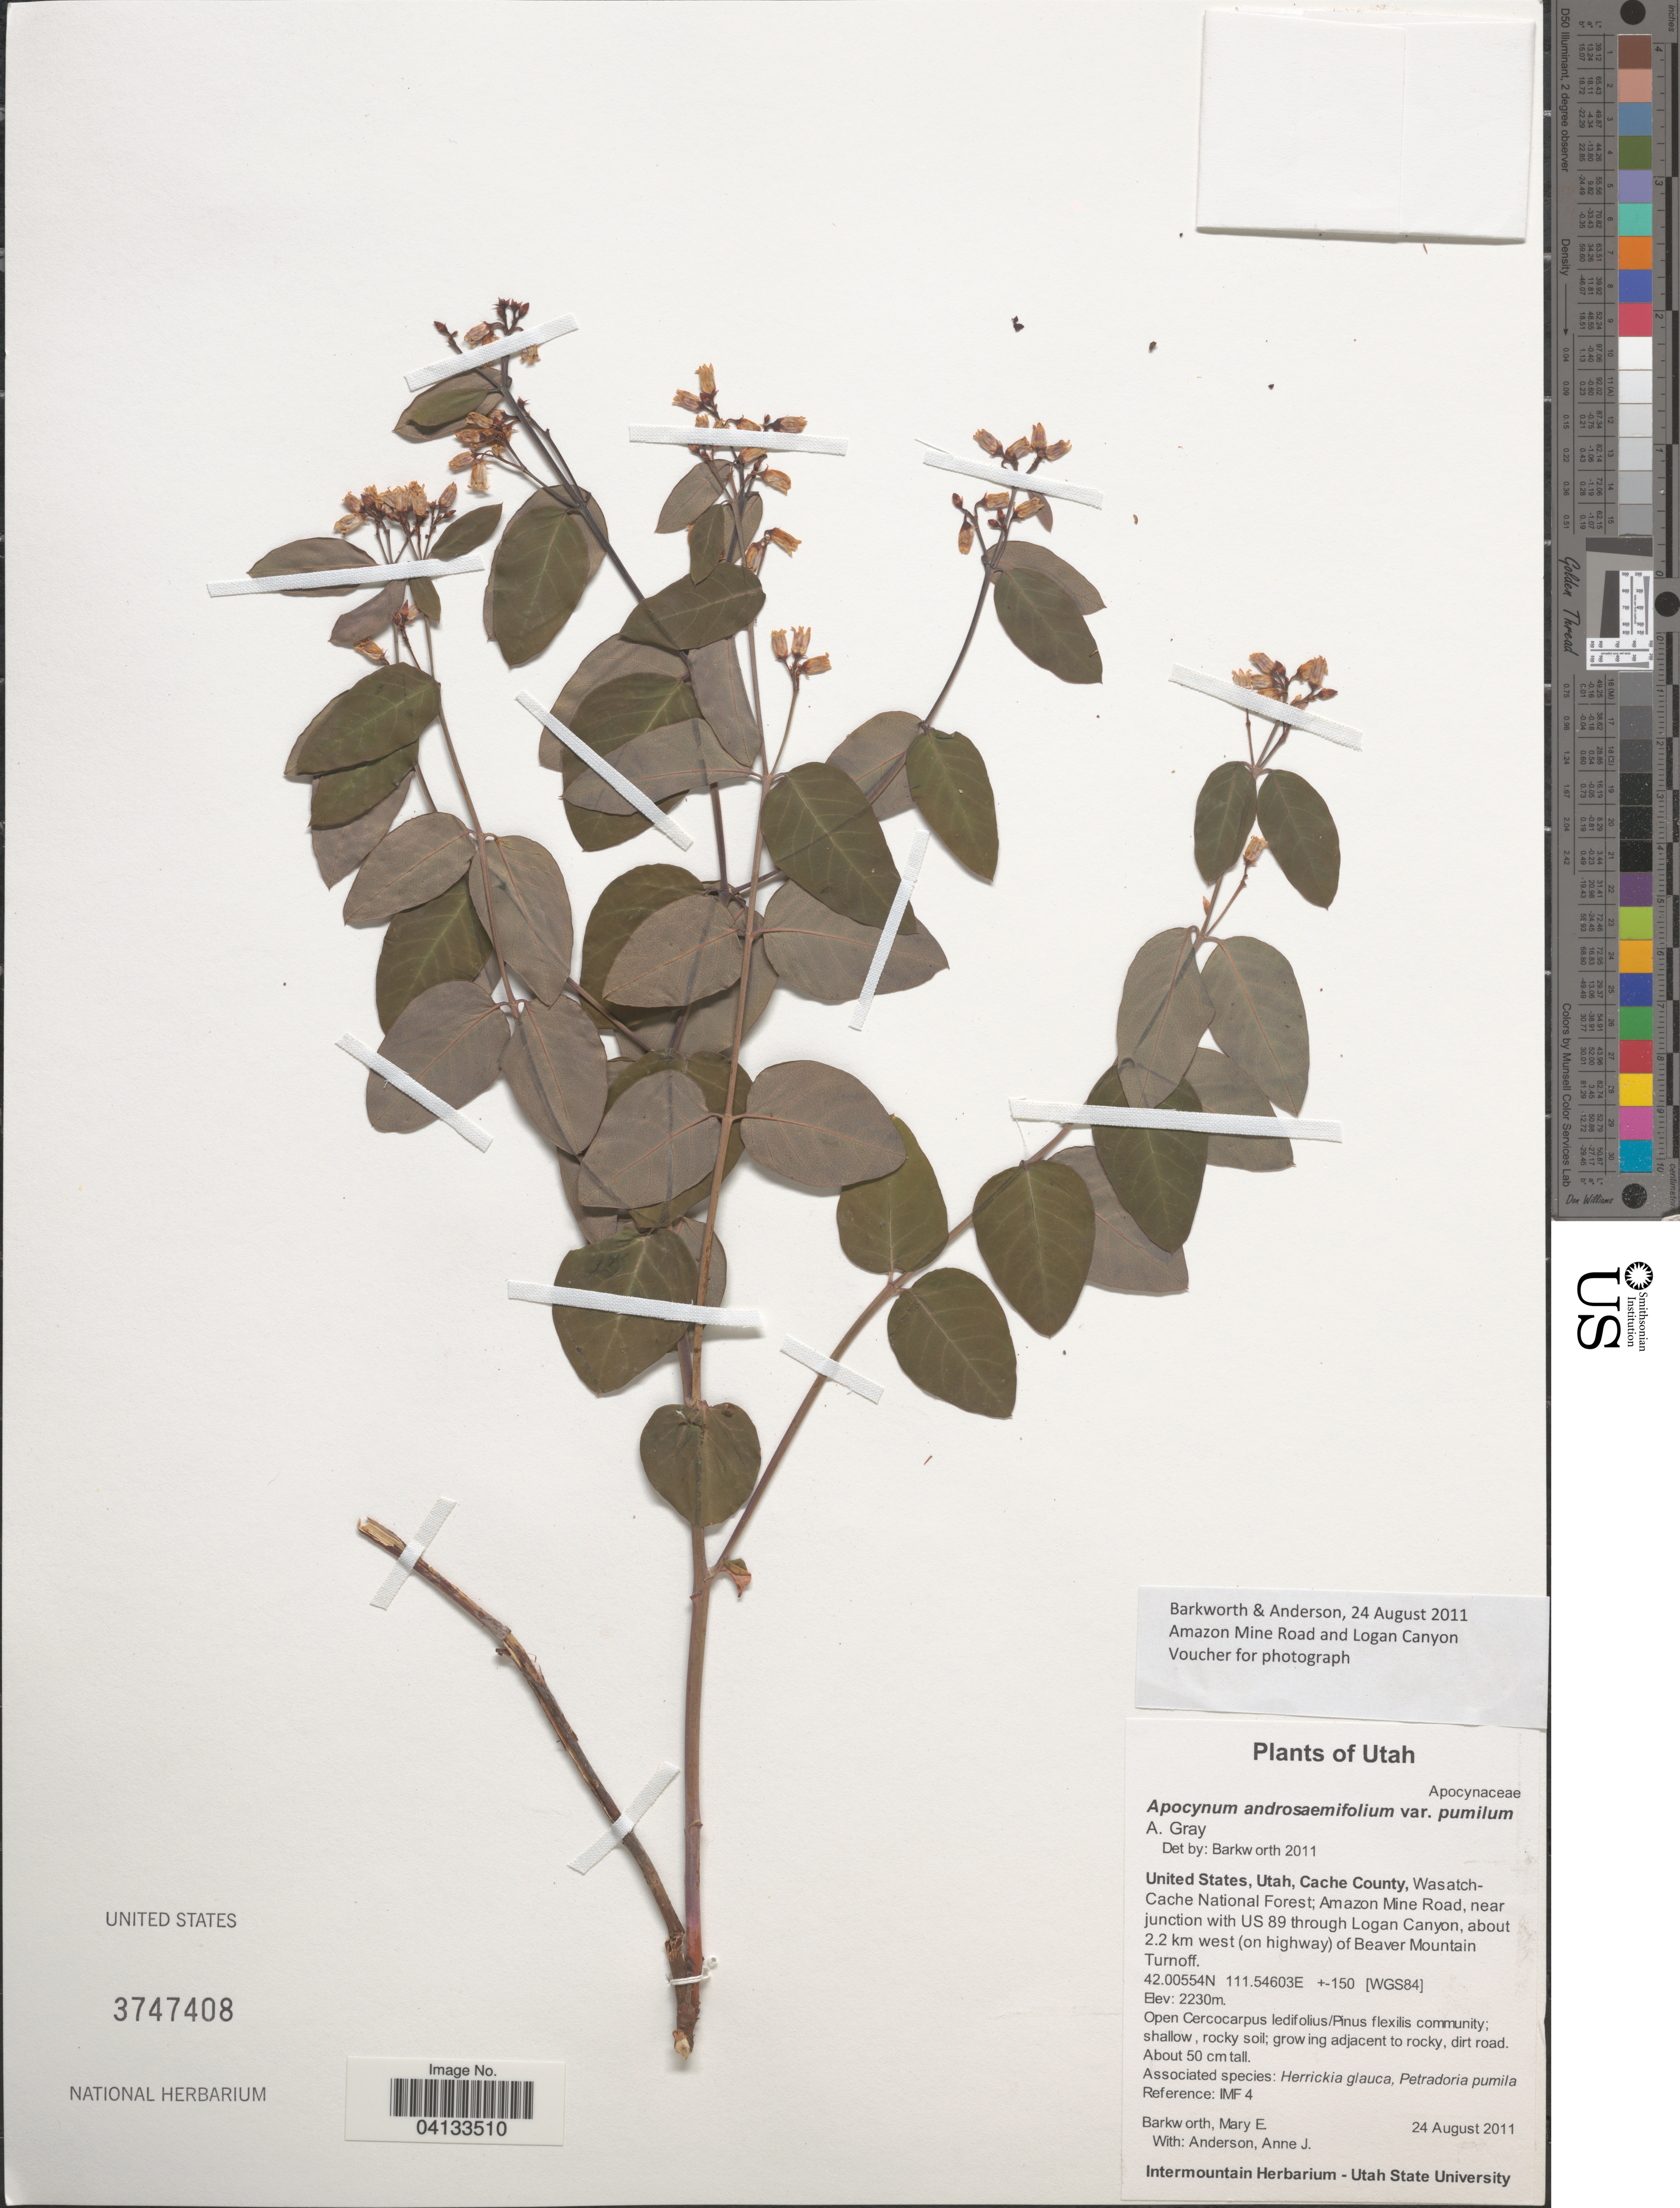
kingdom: Plantae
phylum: Tracheophyta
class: Magnoliopsida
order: Gentianales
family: Apocynaceae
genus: Apocynum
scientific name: Apocynum androsaemifolium var. pumilum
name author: A. Gray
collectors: M. E. Barkworth & A. Anderson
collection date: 2011-08-24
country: United States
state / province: Utah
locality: Cache County, Wasatch-Cache National Forest; Amazon Mine Road, near junction with US 89 through Logan Canyon, about 2.2 km west (on highway) of Beaver Mountain Turnoff. [WGS84].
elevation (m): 2230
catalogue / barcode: US 3747408